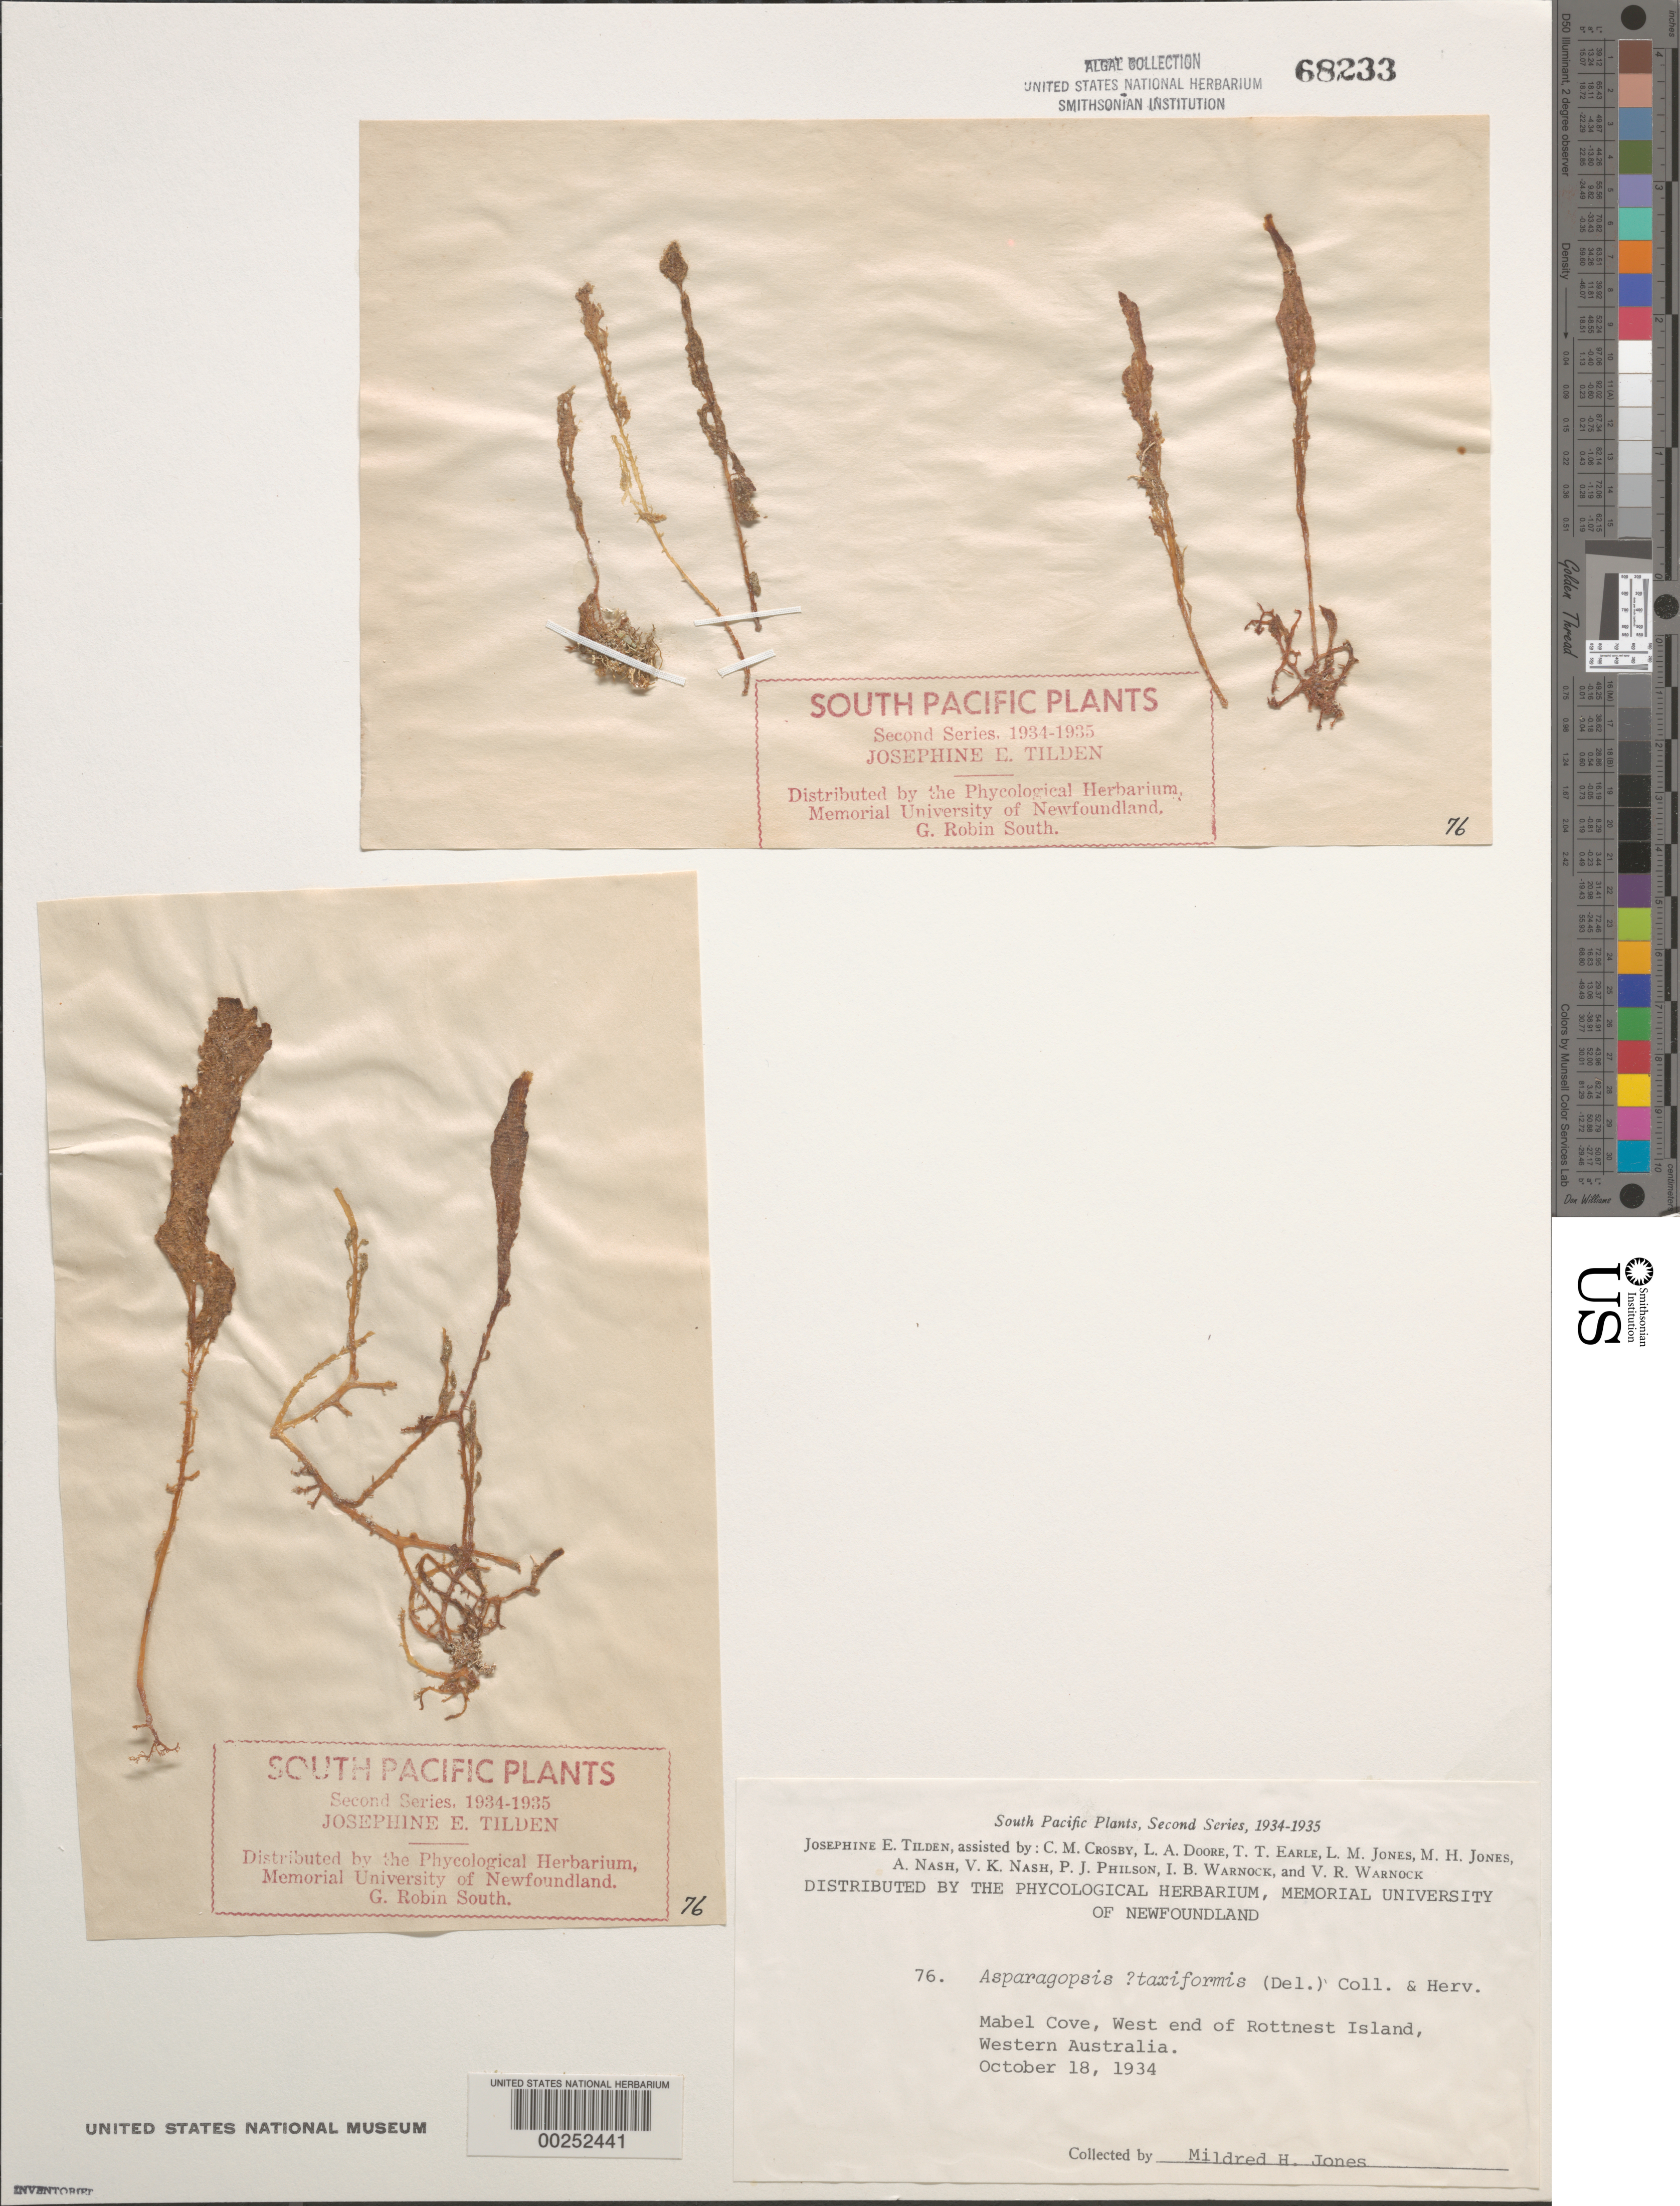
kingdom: Plantae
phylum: Rhodophyta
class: Florideophyceae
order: Bonnemaisoniales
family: Bonnemaisoniaceae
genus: Asparagopsis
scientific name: Asparagopsis taxiformis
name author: (Delile) Trevis.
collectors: M. H. Jones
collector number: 76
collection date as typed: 18 Oct 1934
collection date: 1934-10-18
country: Australia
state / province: Western Australia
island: Rottnest Island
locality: Mabel Cove, west end of island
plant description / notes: Tilden, South Pacific Plants, Second Series, 1934-1935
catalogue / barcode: US 68233